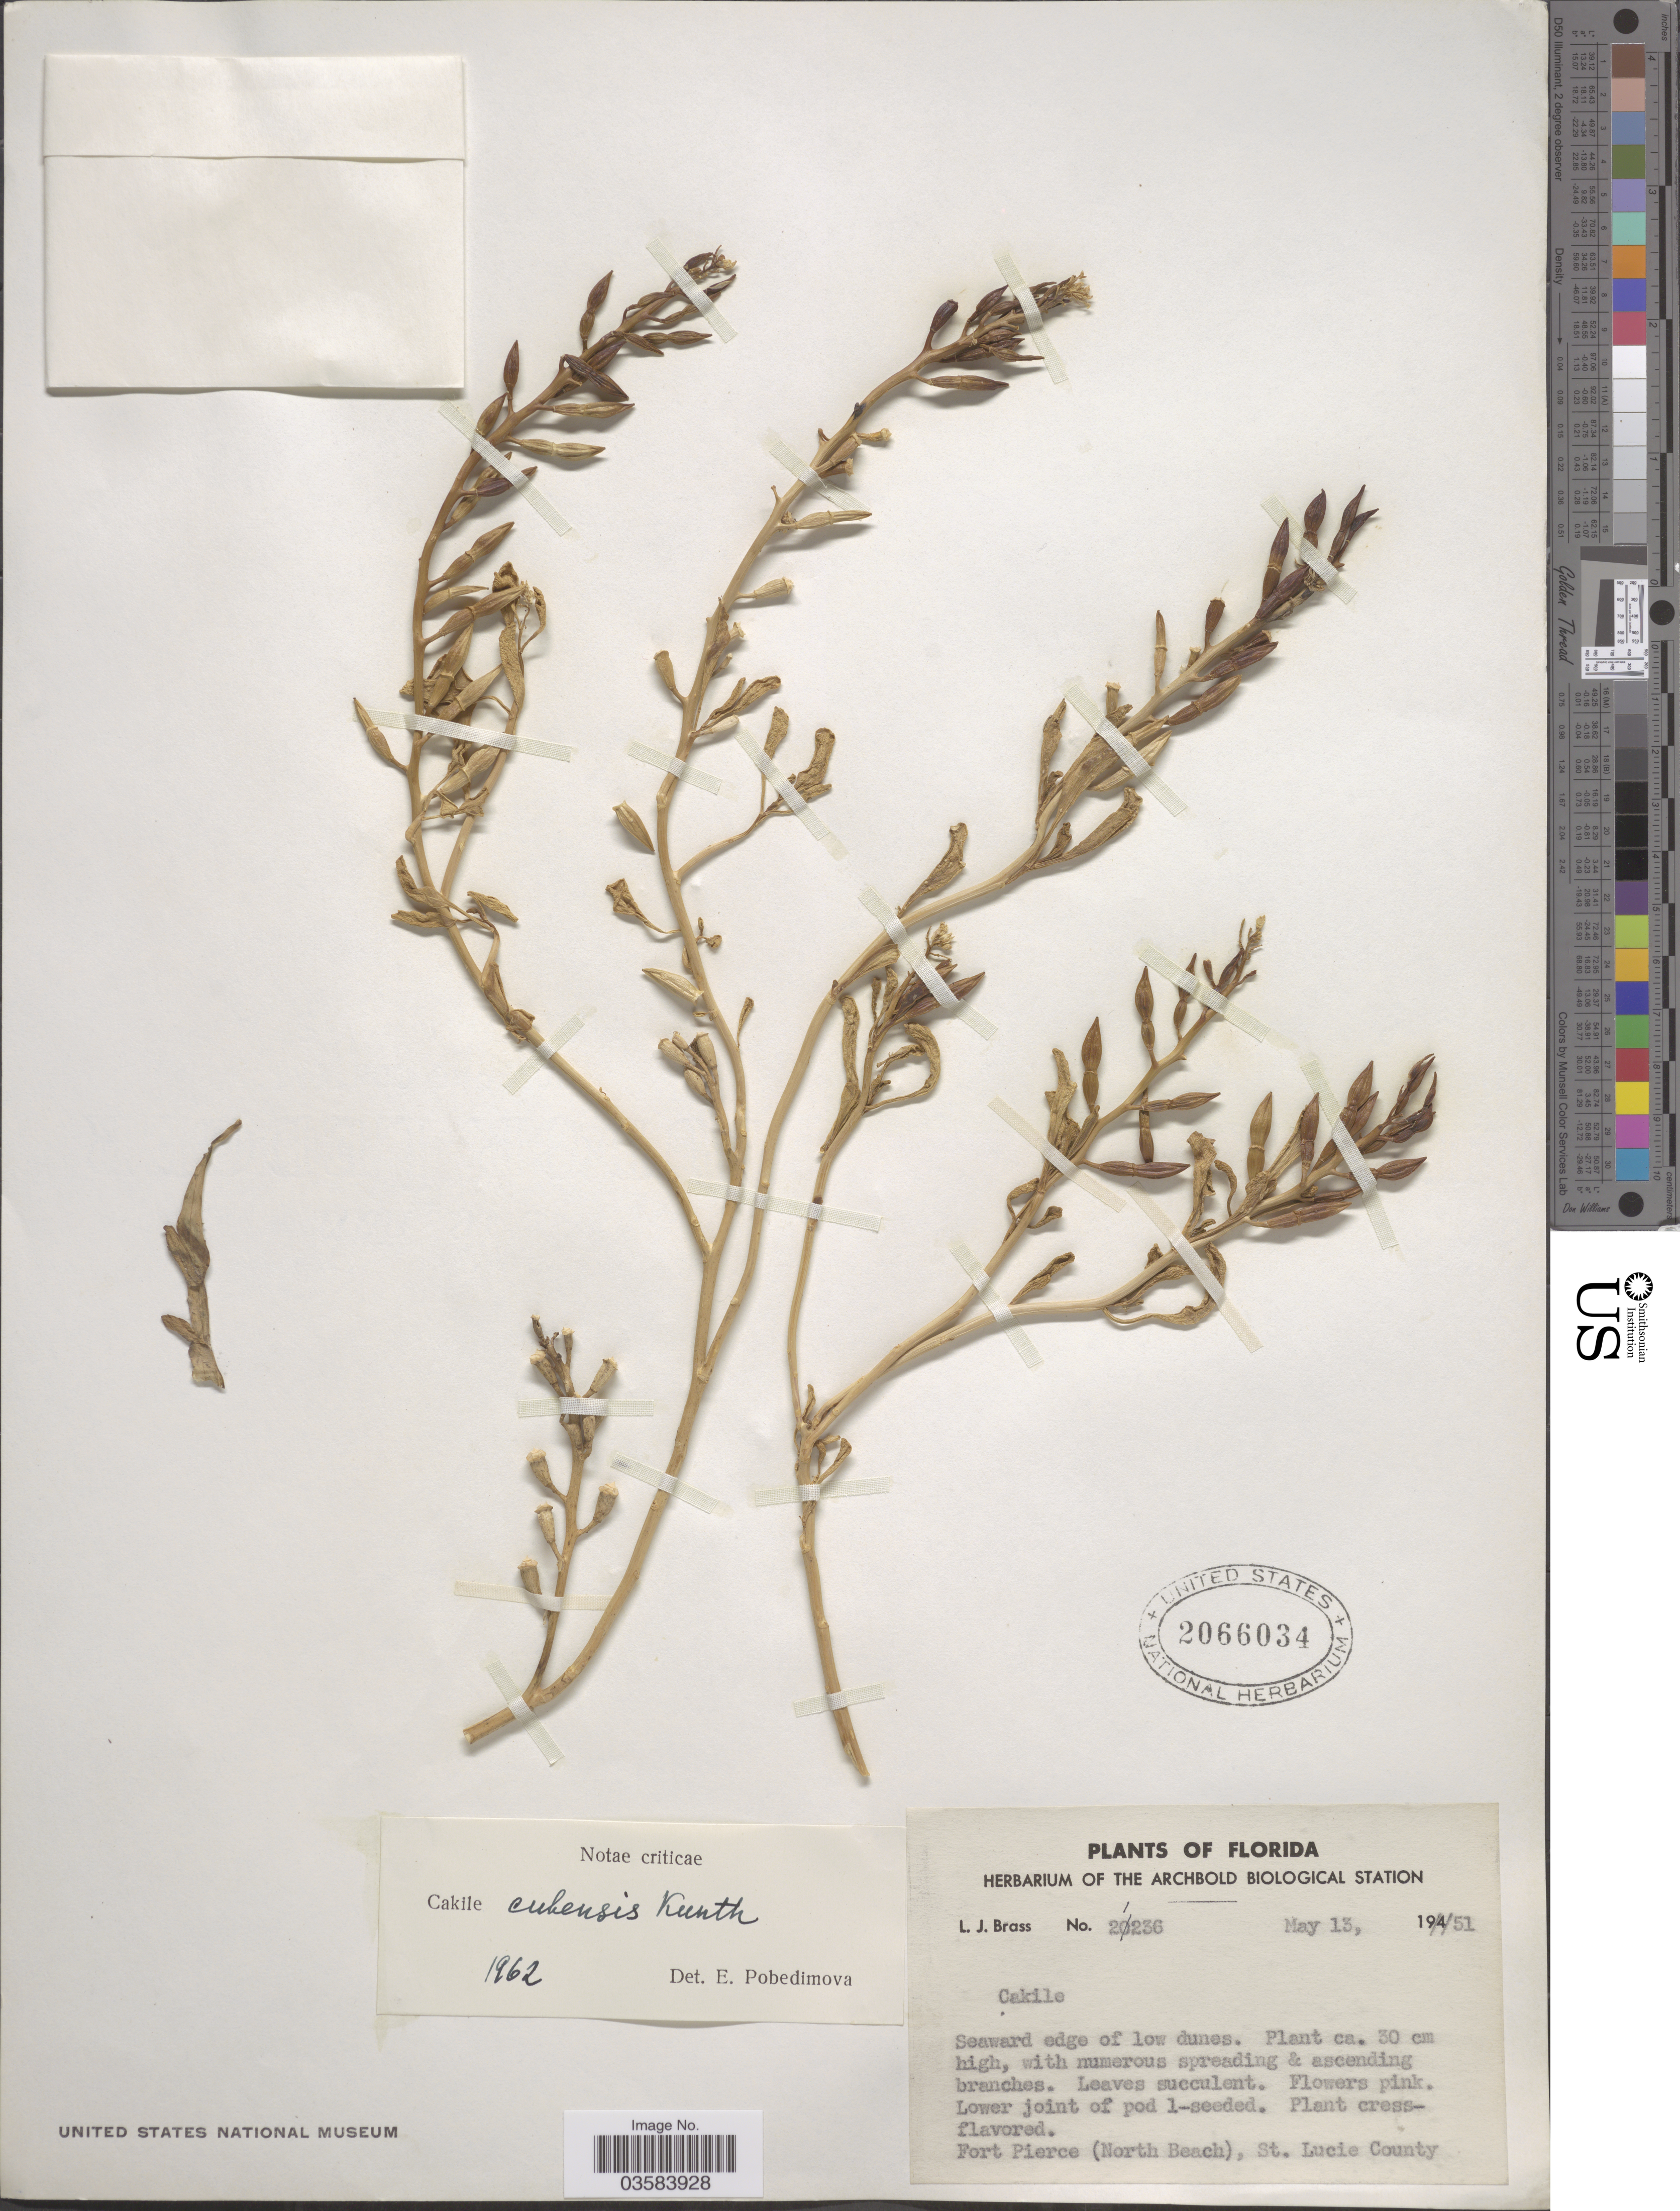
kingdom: Plantae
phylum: Tracheophyta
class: Magnoliopsida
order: Brassicales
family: Brassicaceae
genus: Cakile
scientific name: Cakile sp.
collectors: L. J. Brass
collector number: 21236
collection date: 1951-05-13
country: United States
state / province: Florida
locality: Fort Pierce (North Beach), St. Lucie County.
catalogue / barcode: US 2066034